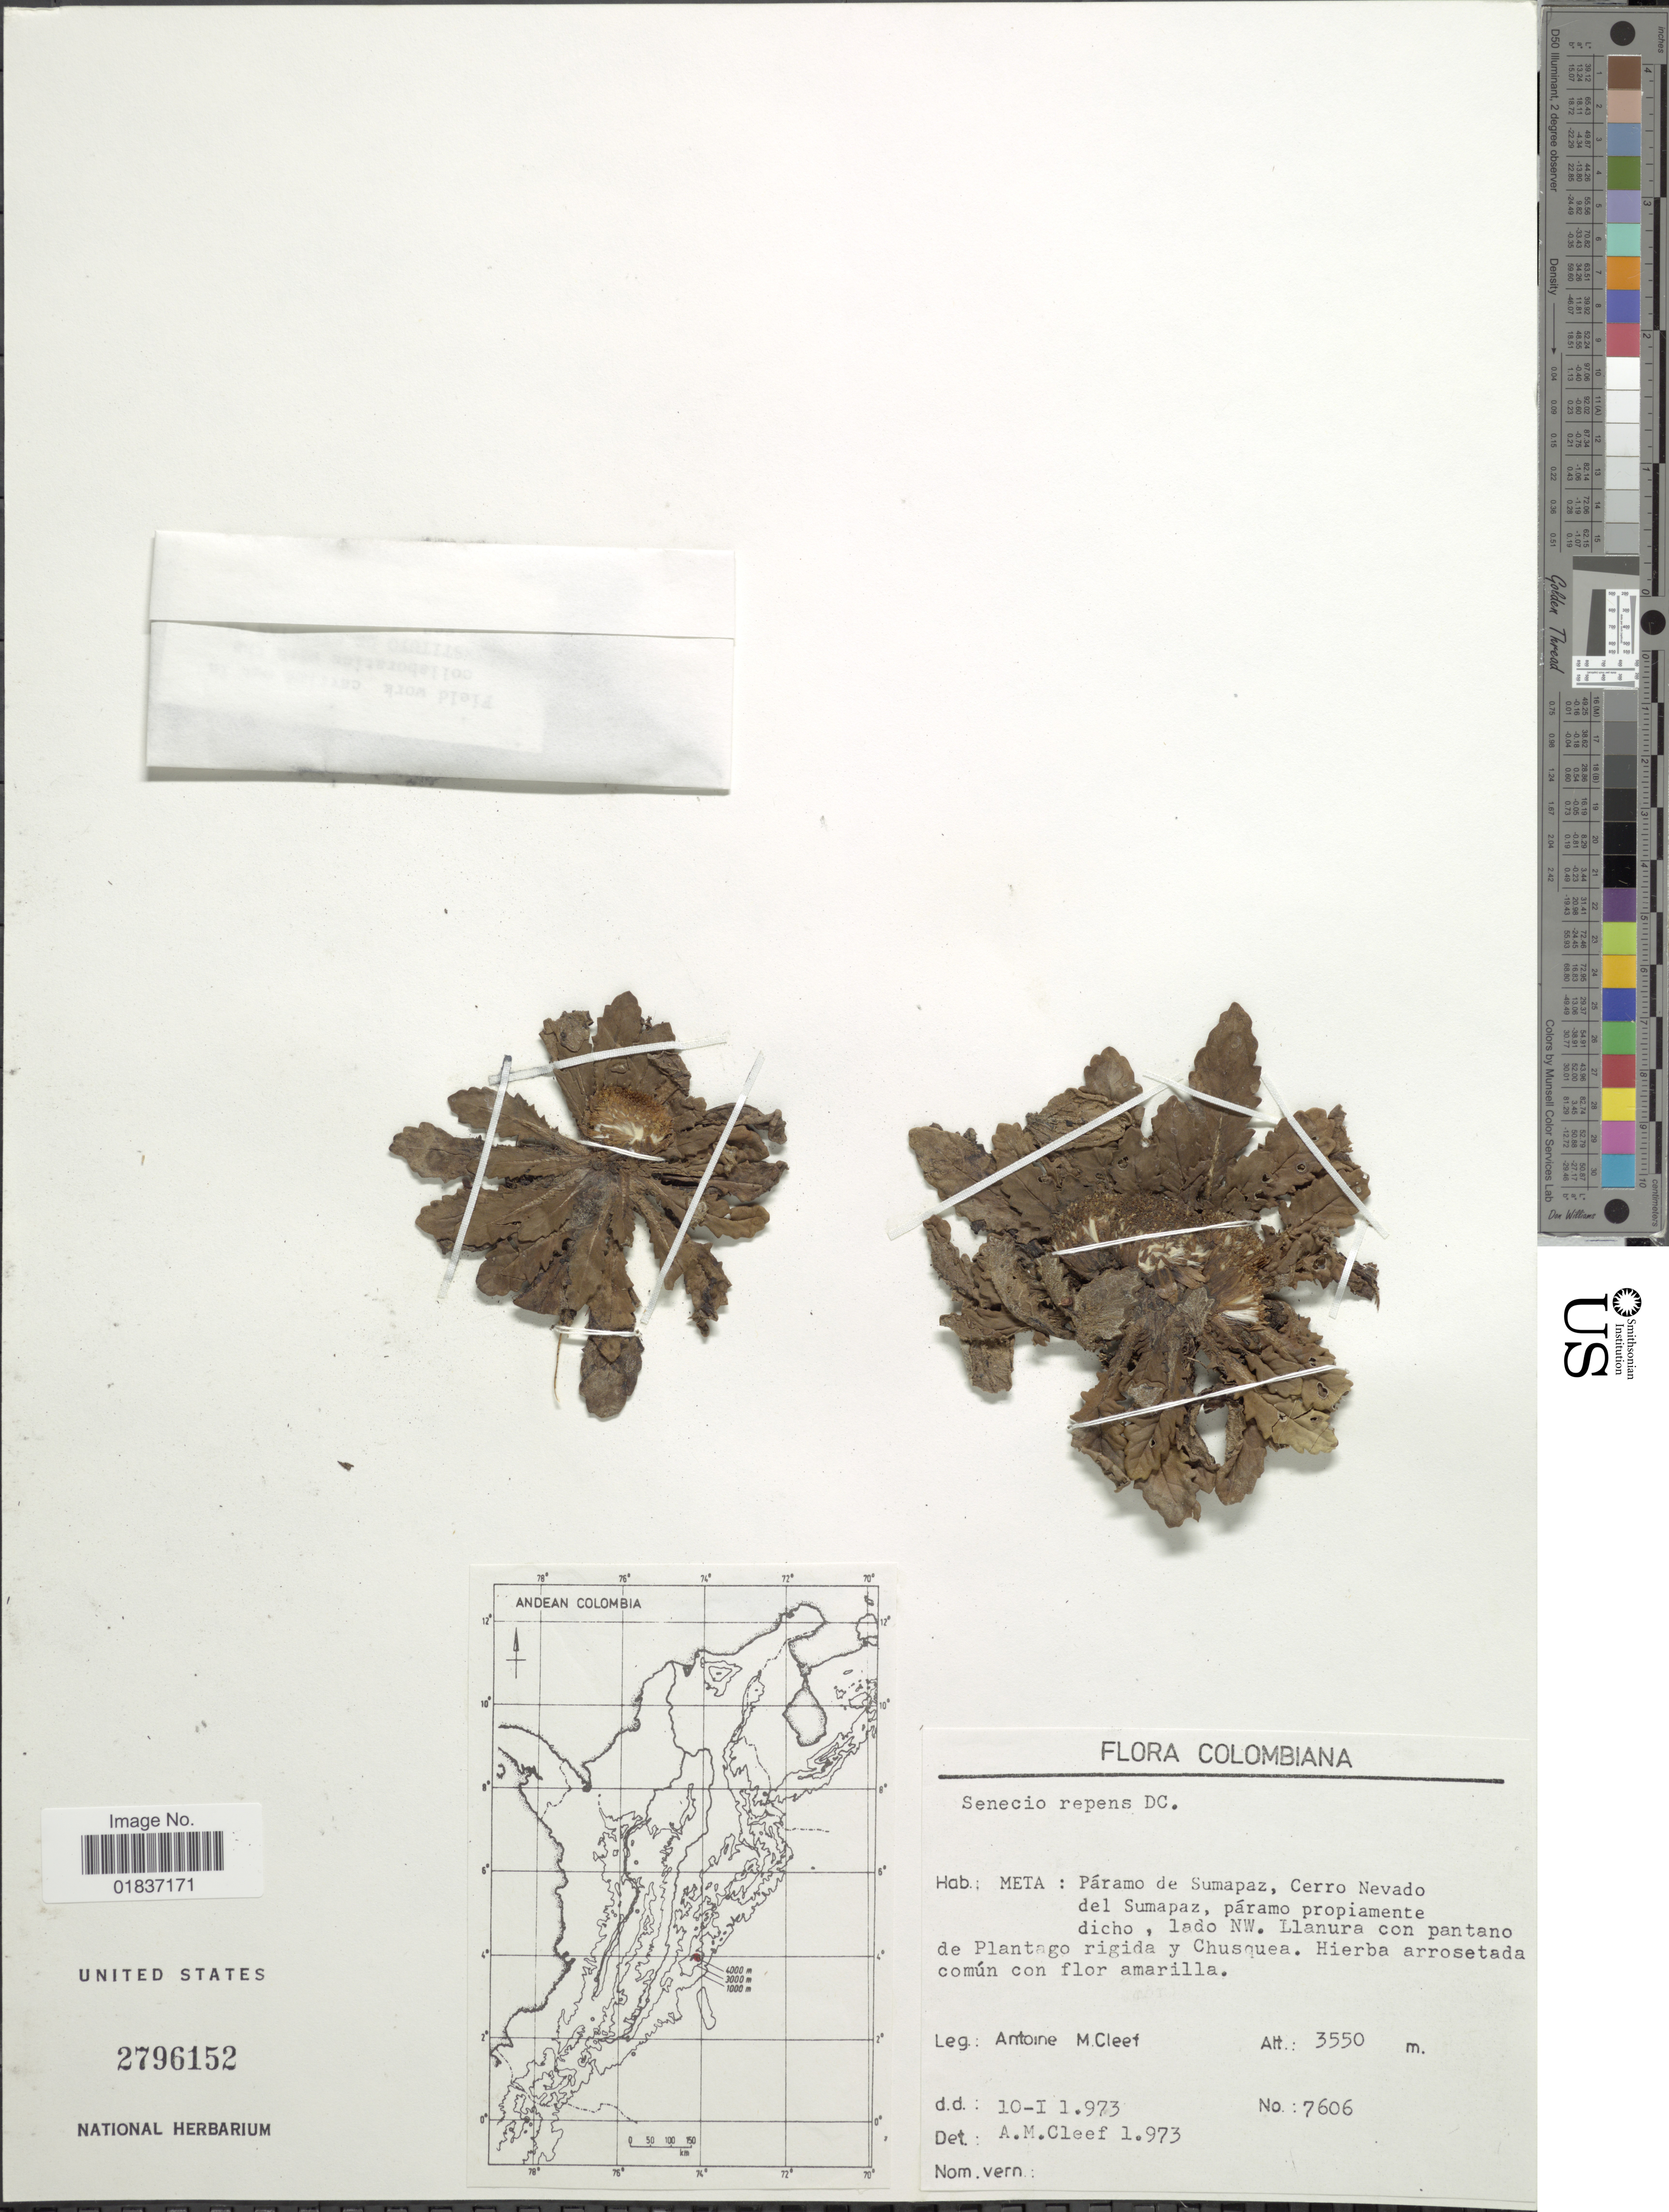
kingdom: Plantae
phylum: Tracheophyta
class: Magnoliopsida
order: Asterales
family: Asteraceae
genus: Senecio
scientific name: Senecio rhizocephalus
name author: Turcz.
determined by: Salomon, Luciana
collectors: A. M. Cleef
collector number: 7606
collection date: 1973-01-10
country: Colombia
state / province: Meta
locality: Meta: Paramo de Sumapaz, Cerro Nevado del Sumapaz, paramo propiament dicho, lado NW, Llanura con pantano de Plantago rigida y Chusquea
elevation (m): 3550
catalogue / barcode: US 3482622